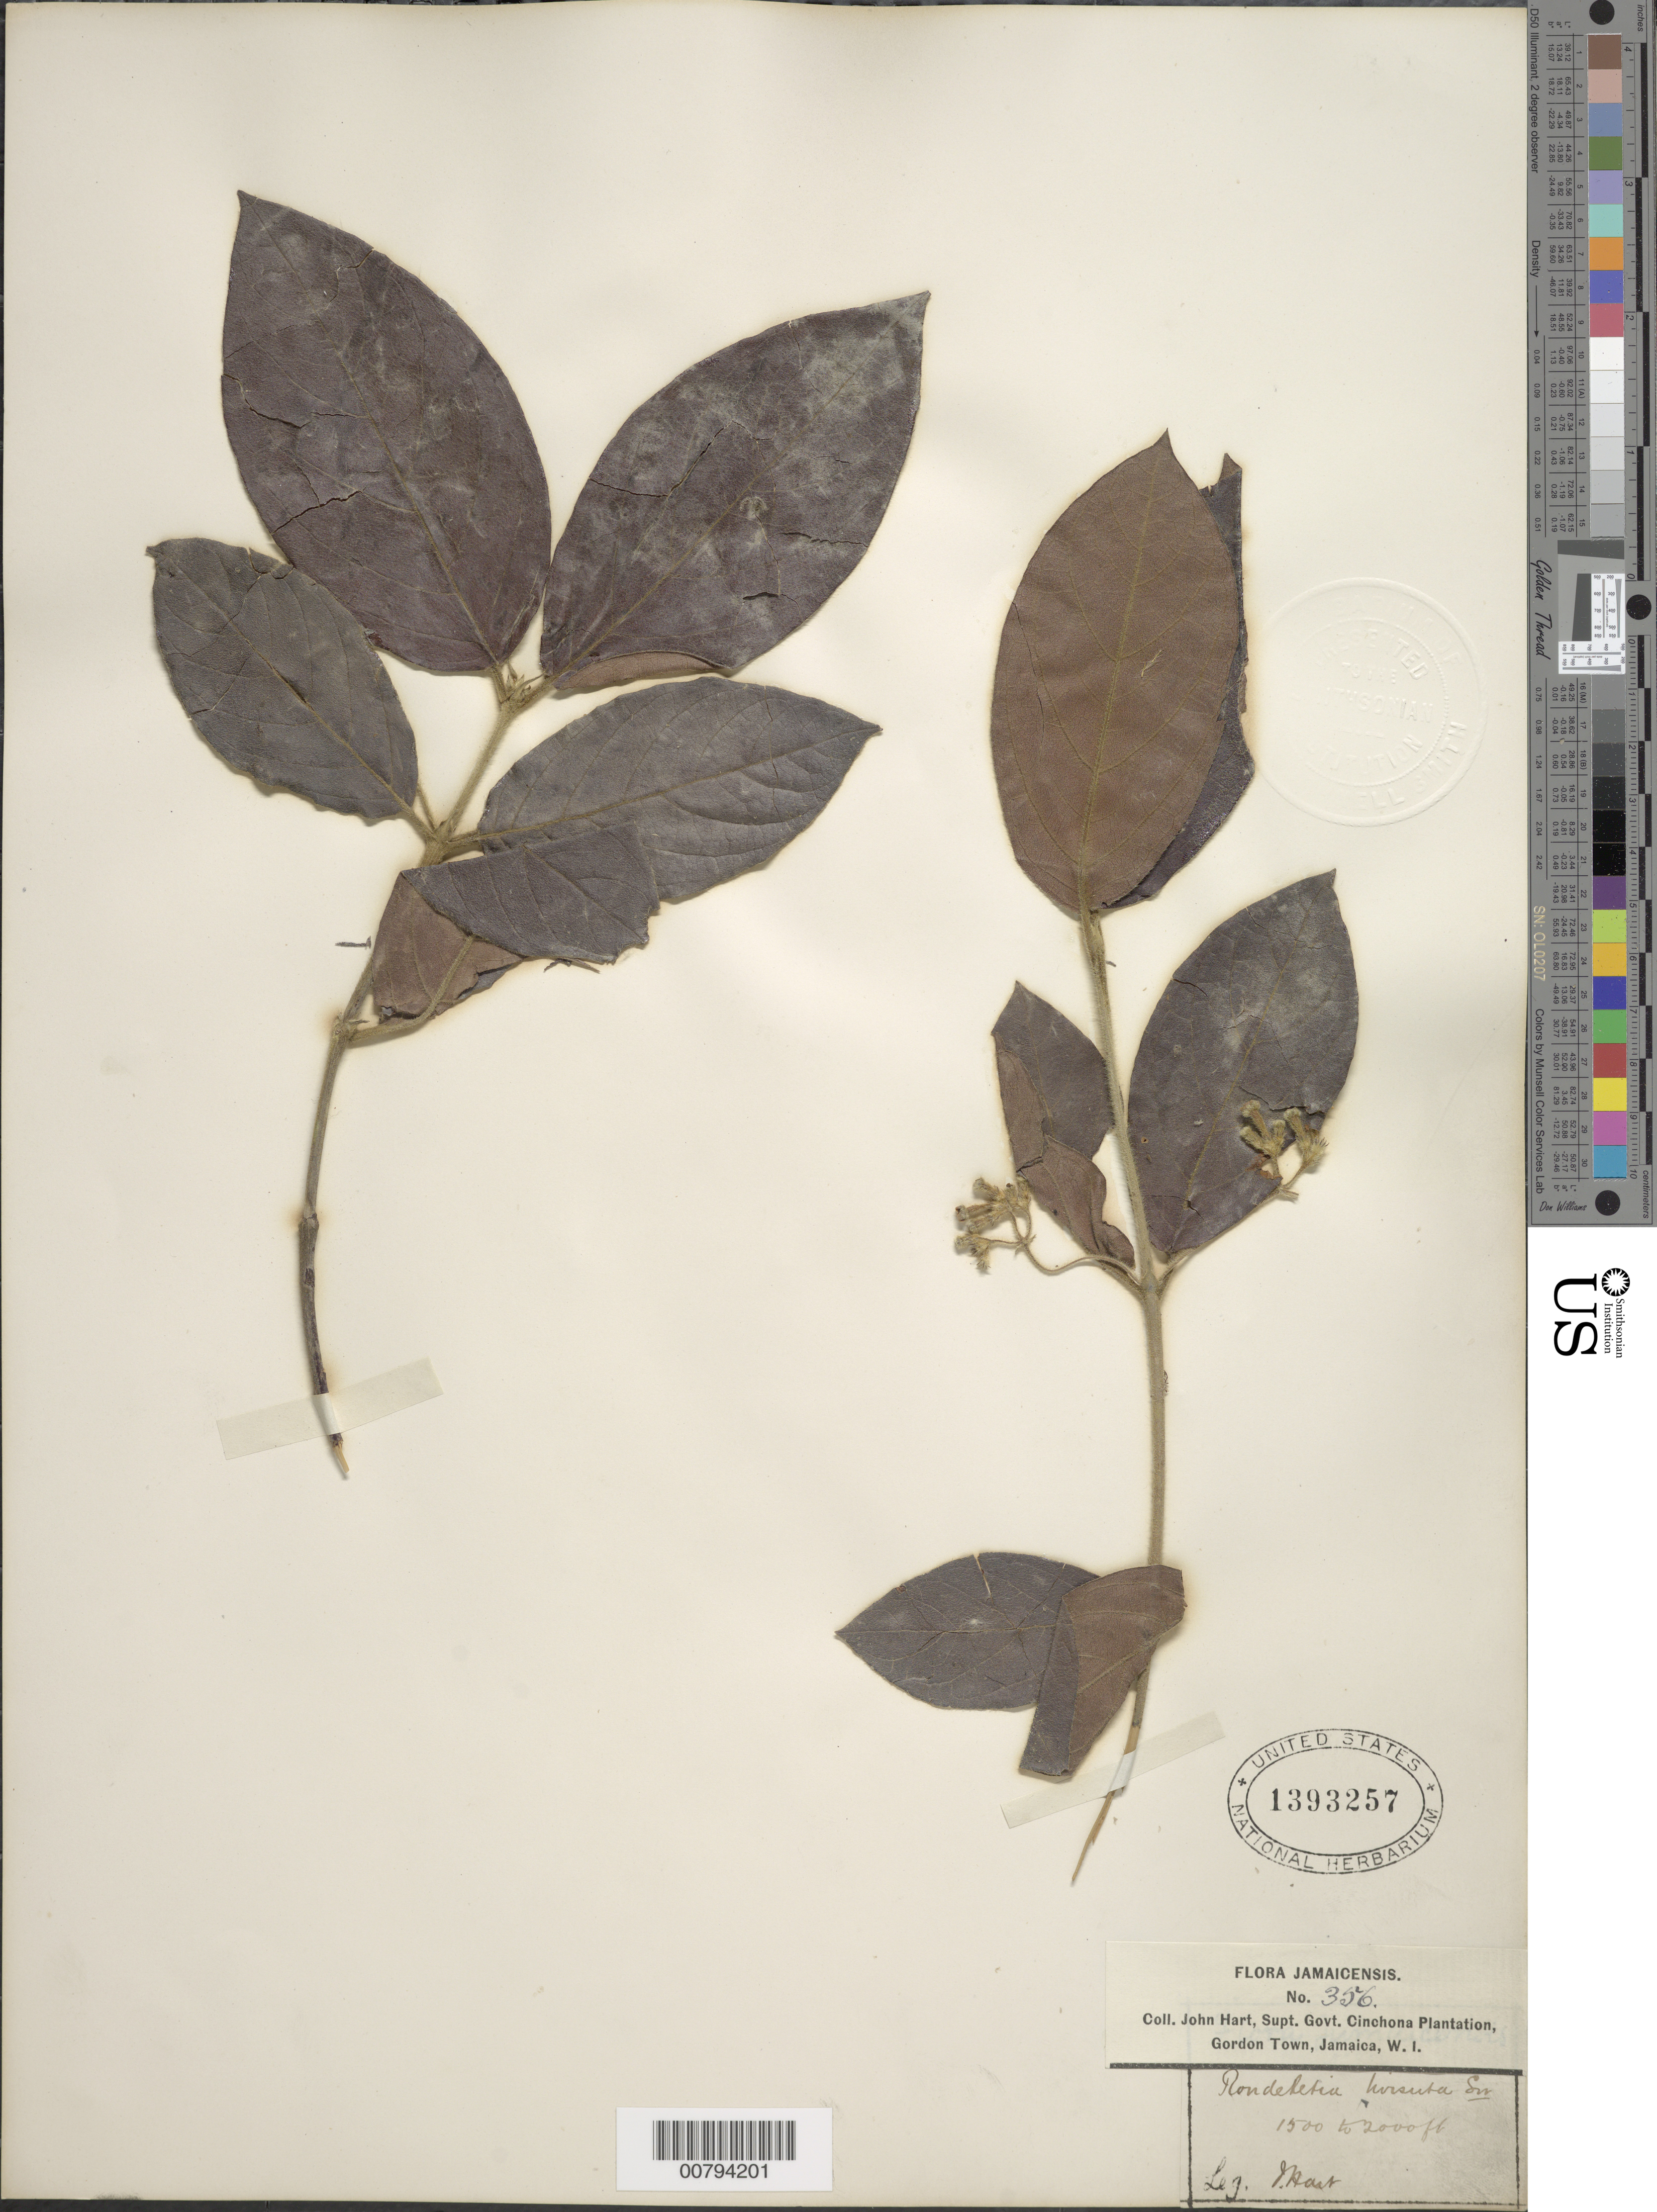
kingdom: Plantae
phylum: Tracheophyta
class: Magnoliopsida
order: Gentianales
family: Rubiaceae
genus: Rondeletia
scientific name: Rondeletia hirsuta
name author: Sw.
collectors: J. Hart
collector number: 356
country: Jamaica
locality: Gordon Town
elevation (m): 457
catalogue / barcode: US 1393257